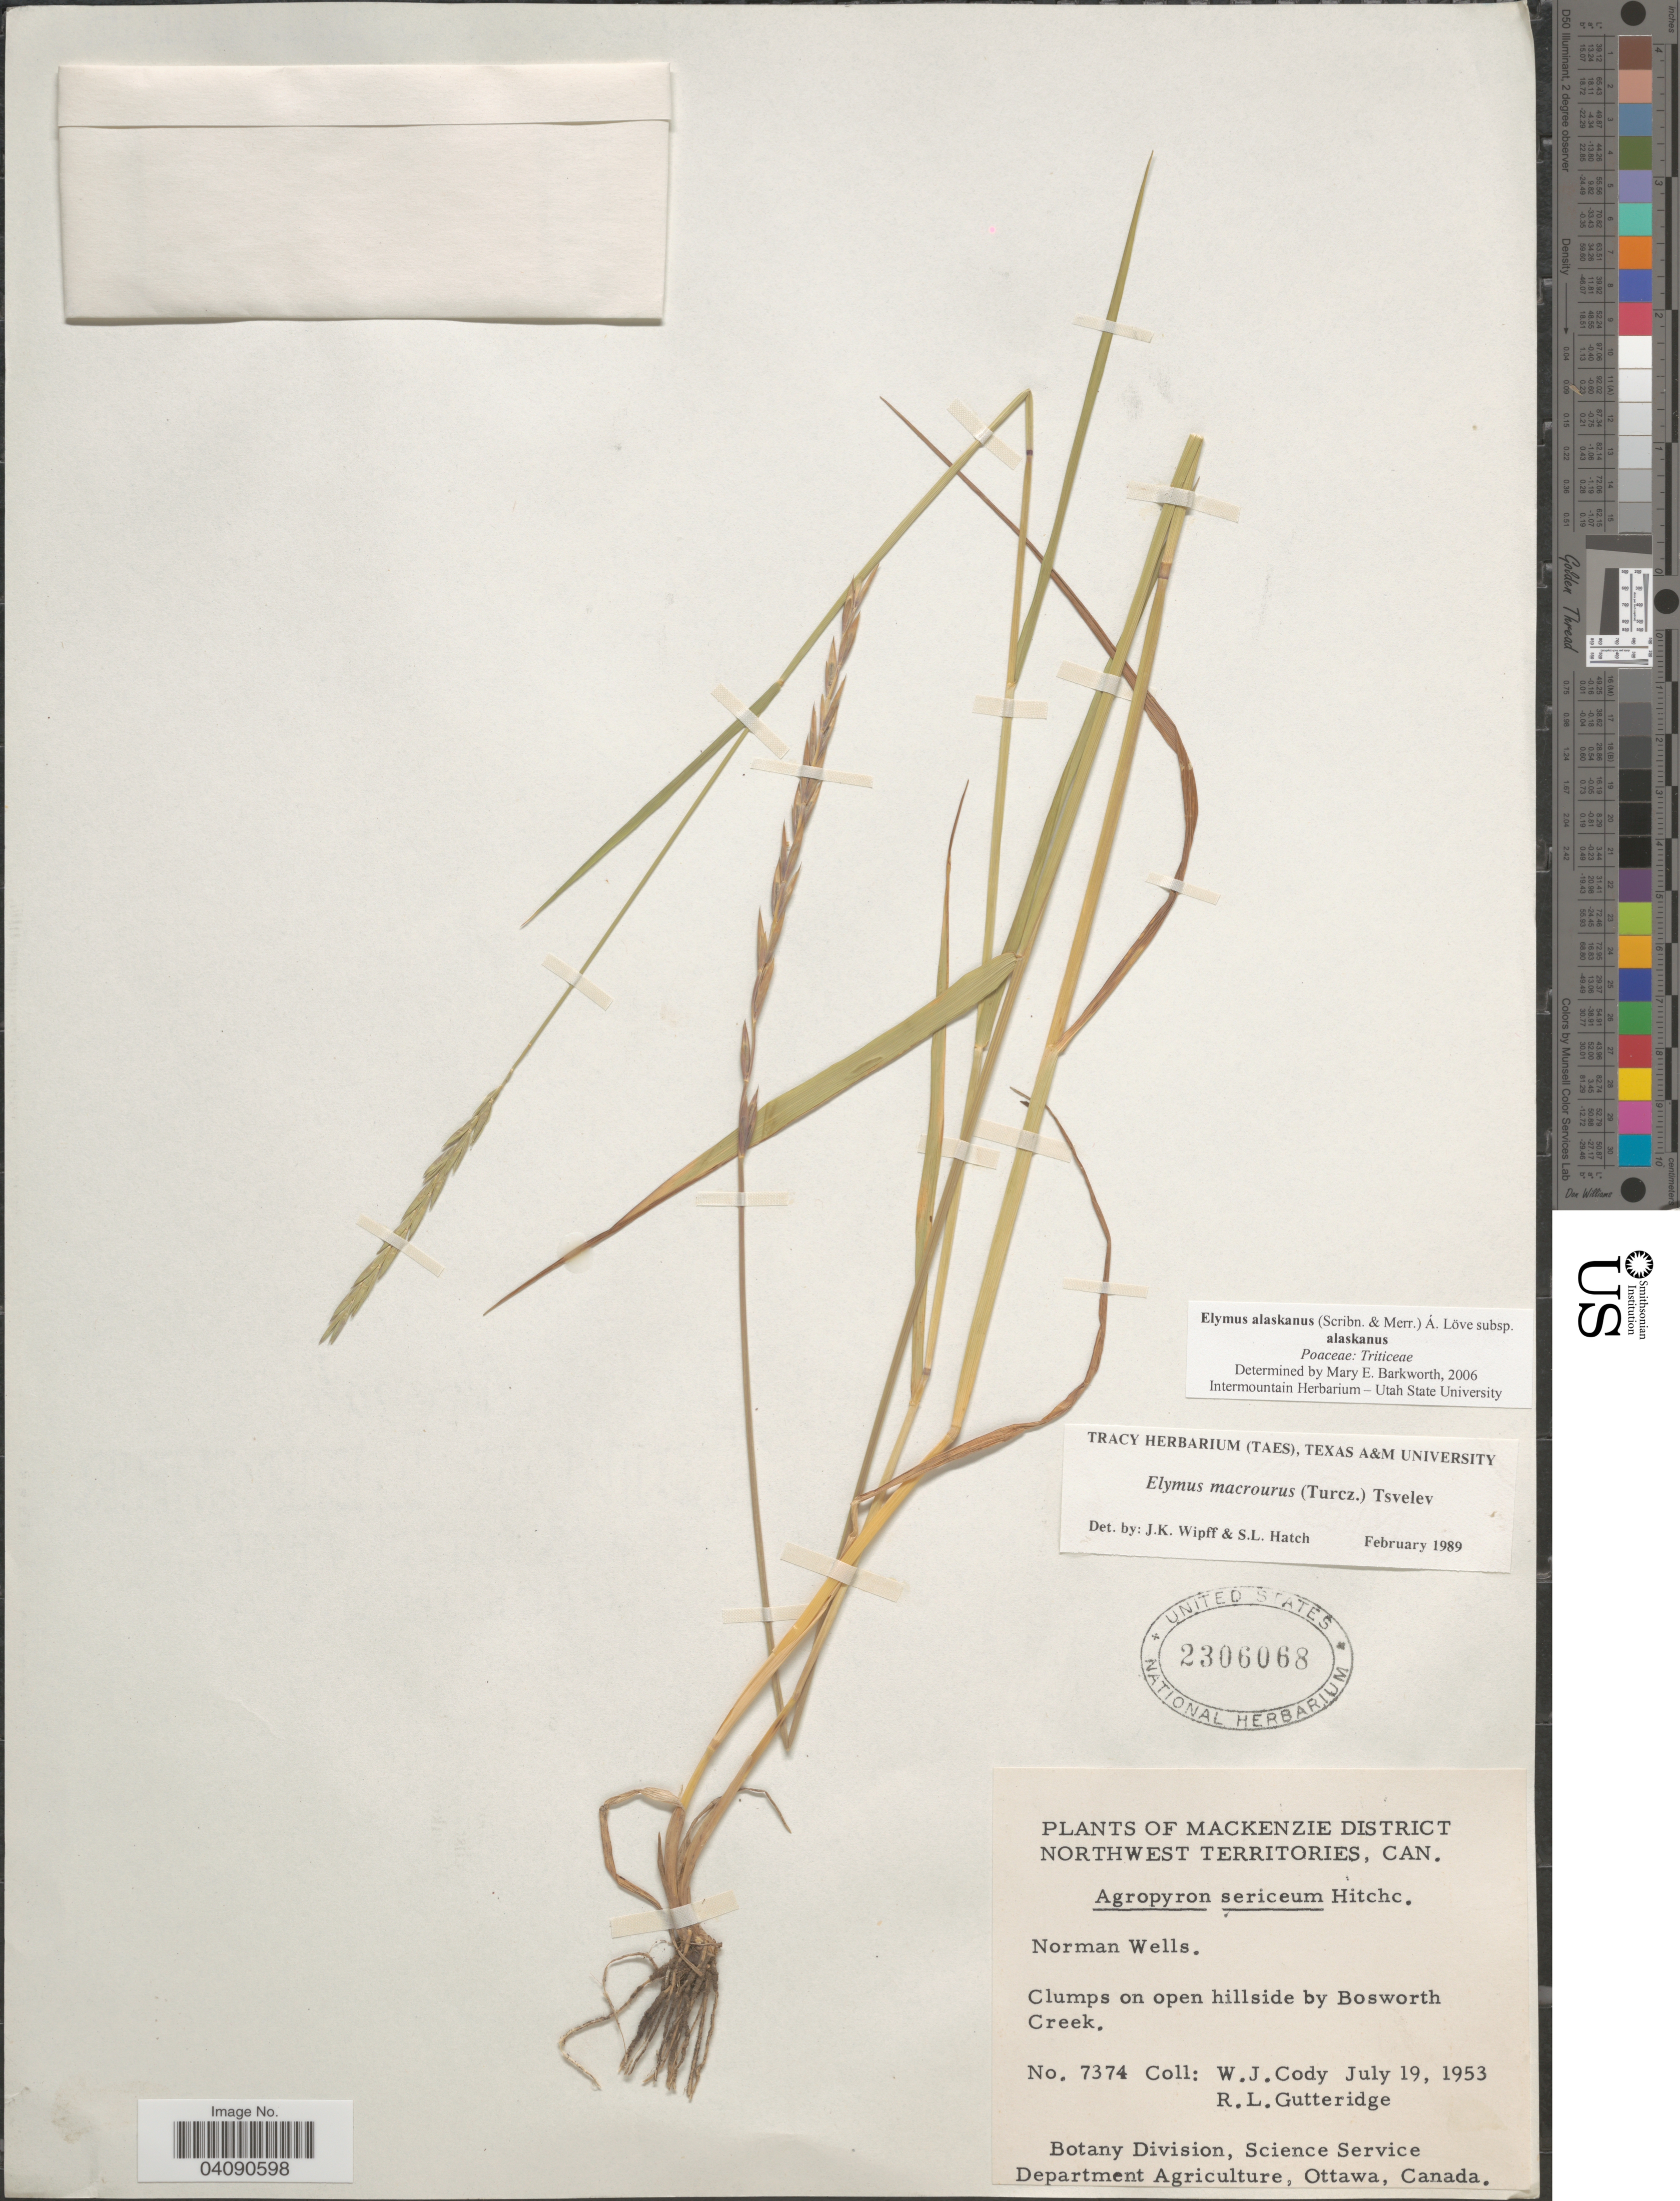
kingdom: Plantae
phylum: Tracheophyta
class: Liliopsida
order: Poales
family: Poaceae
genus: Elymus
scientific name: Elymus alaskanus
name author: (Scribn. & Merr.) Á. Löve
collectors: W. Cody & R. Gutteridge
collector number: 7374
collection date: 1953-07-19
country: Canada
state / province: Northwest Territories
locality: Mackenzie District. Norman Wells. Clumps on open hillside by Bosworth Creek.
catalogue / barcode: US 2306068